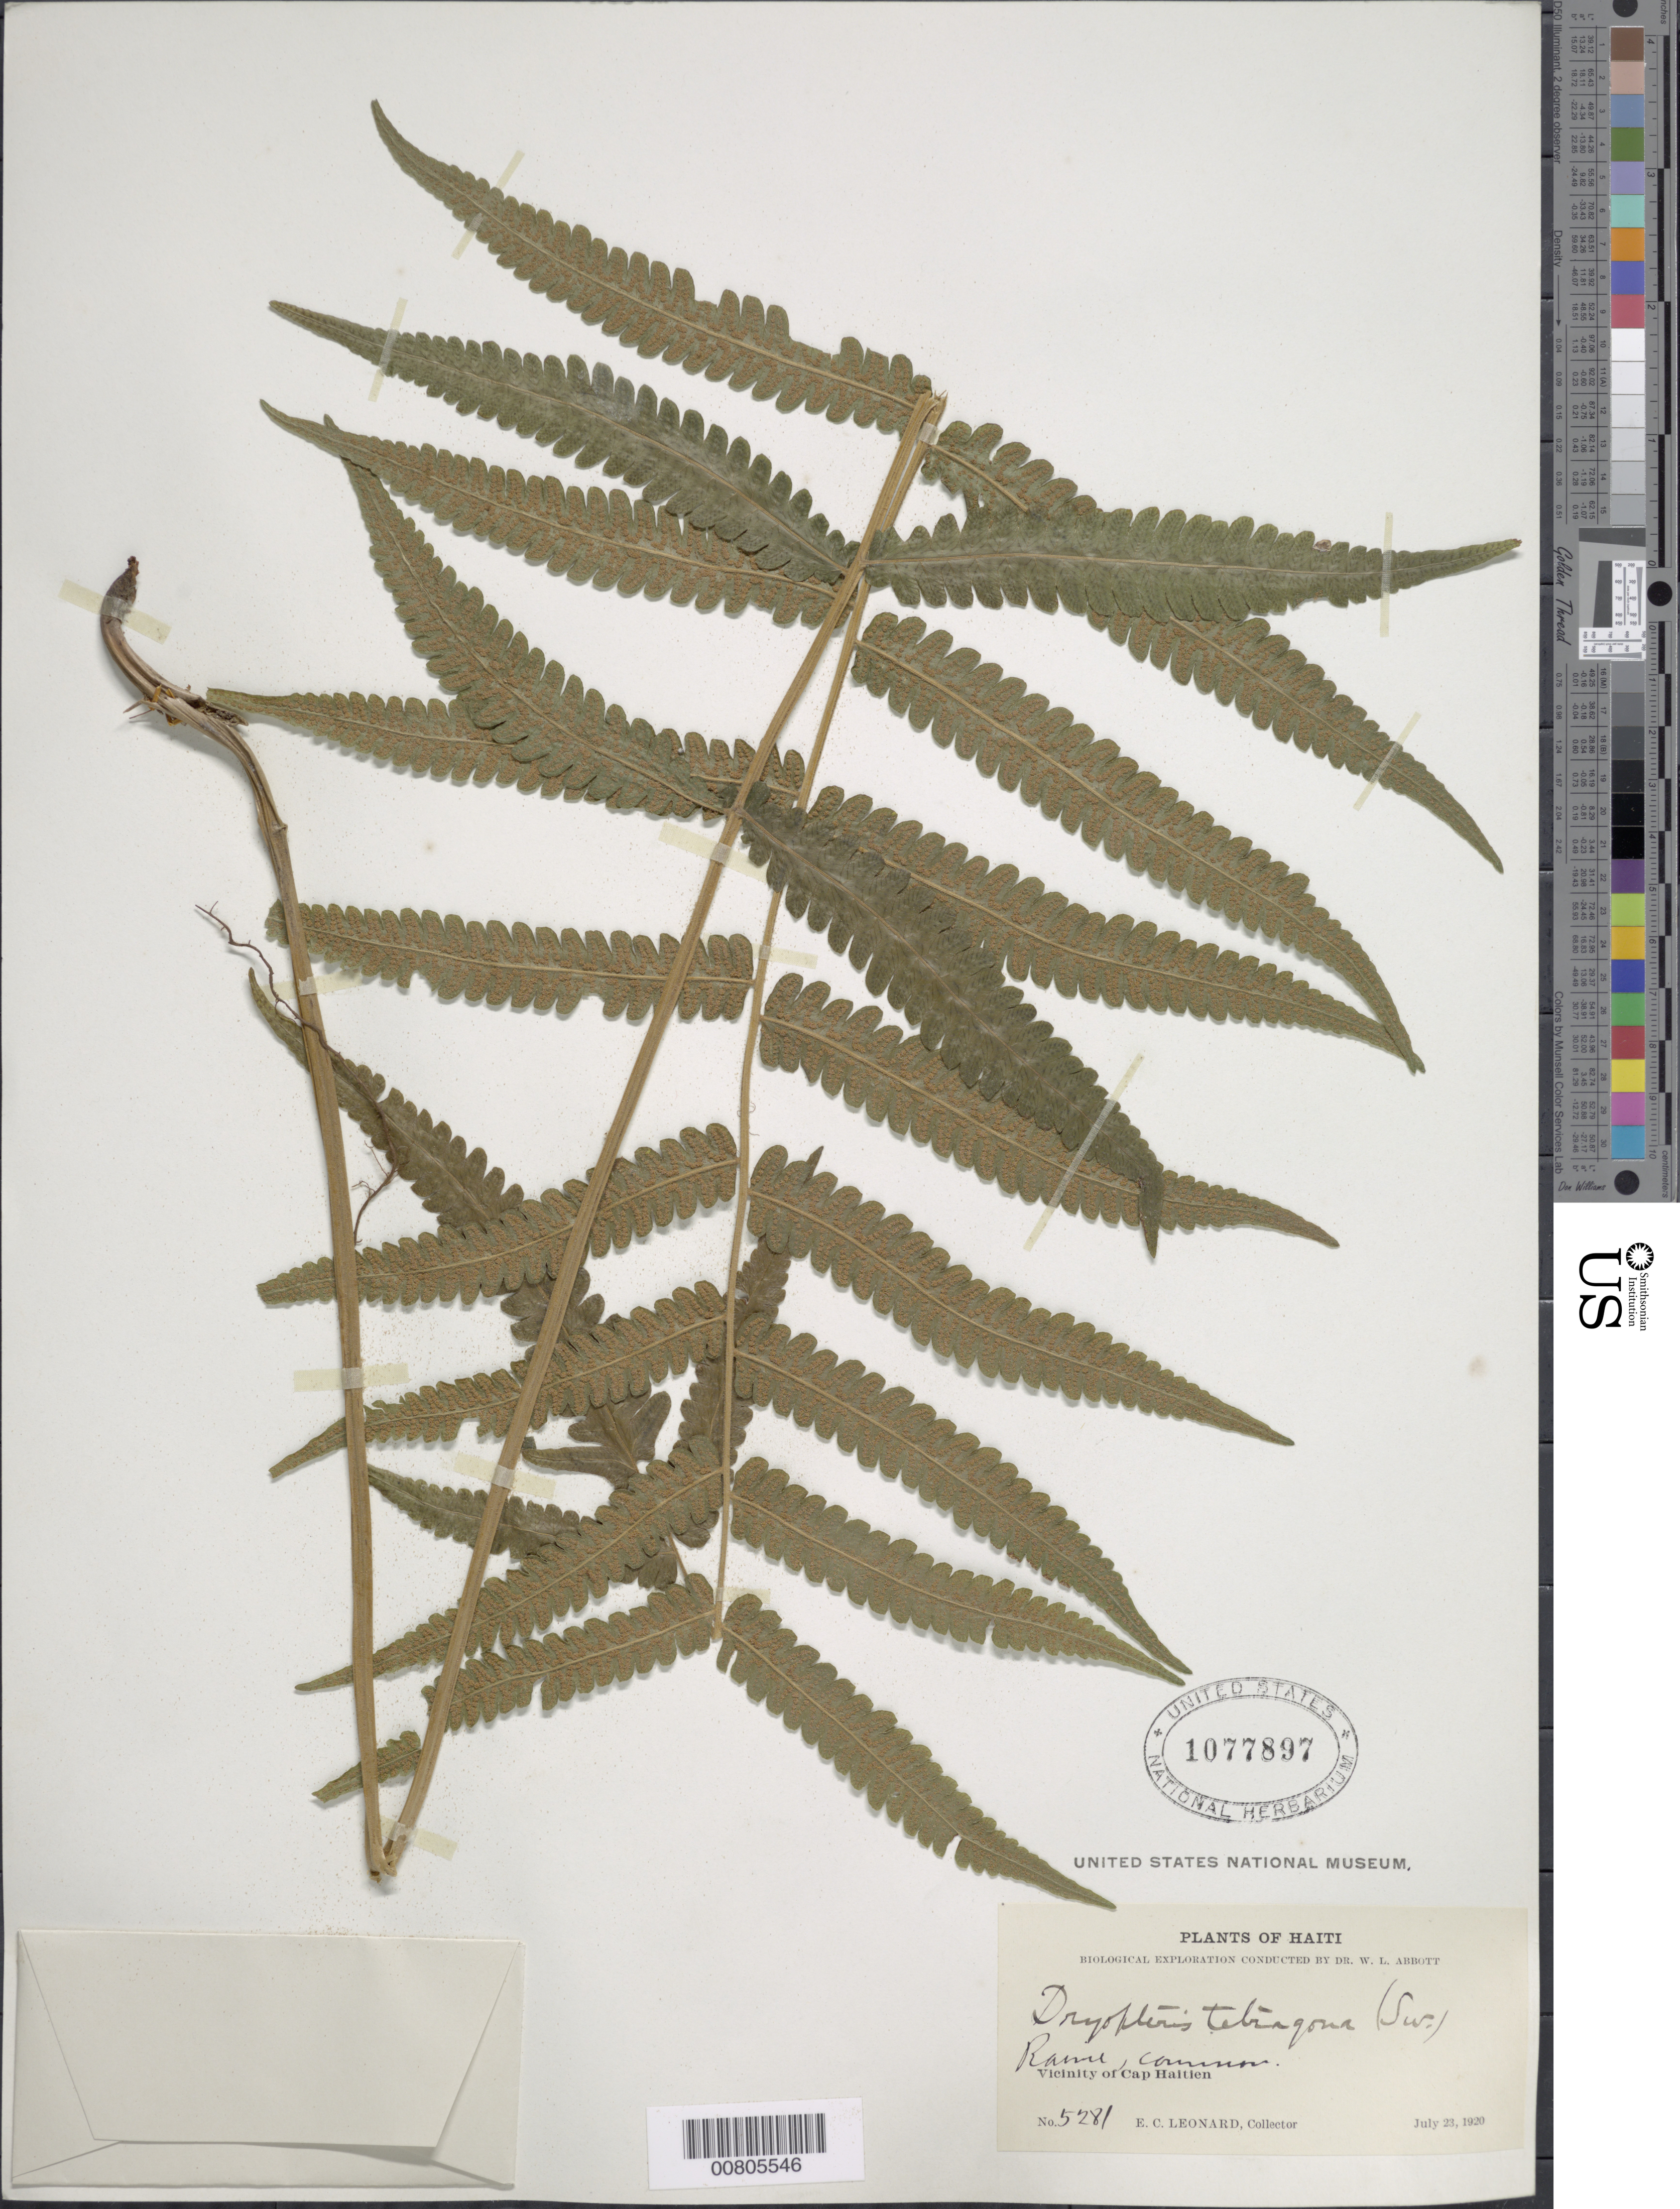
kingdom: Plantae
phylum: Tracheophyta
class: Polypodiopsida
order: Polypodiales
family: Thelypteridaceae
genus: Goniopteris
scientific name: Goniopteris subtetragona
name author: (Link) Vareschi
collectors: E. C. Leonard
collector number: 5281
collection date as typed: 23 Jun 1920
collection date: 1920-06-23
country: Haiti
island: Hispaniola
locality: Cap Haitien vicinity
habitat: Ravine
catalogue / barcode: US 1077897